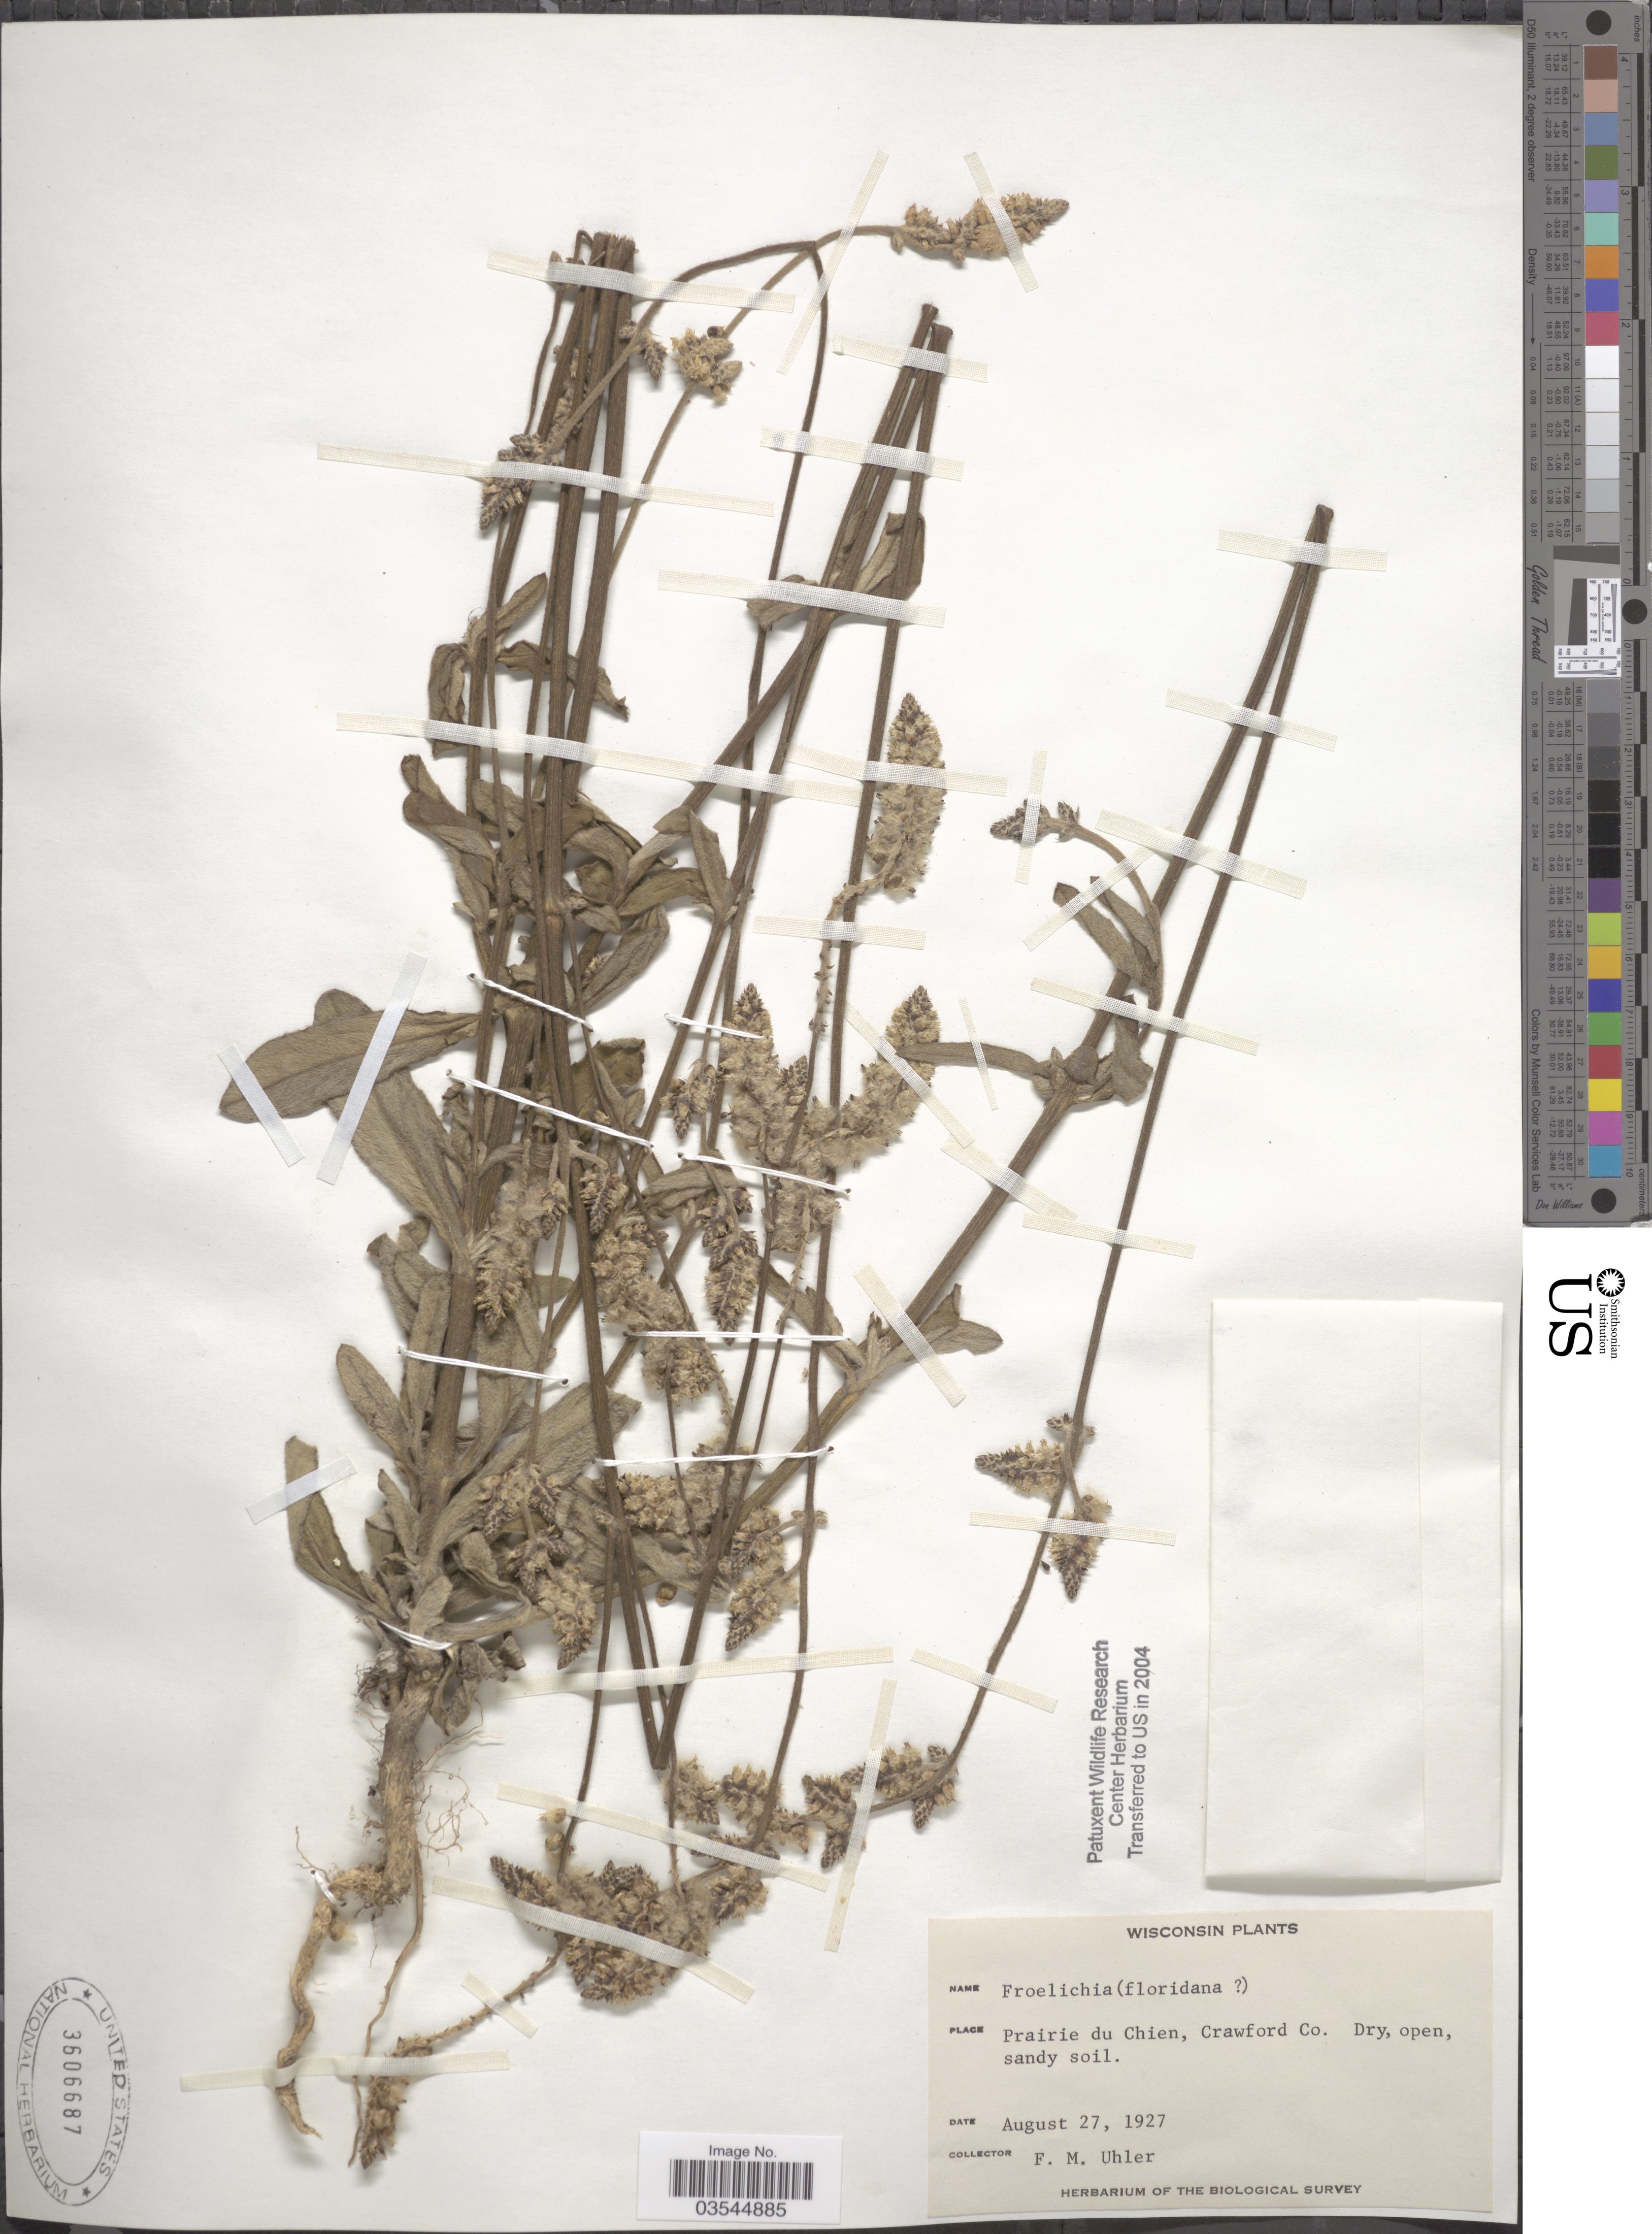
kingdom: Plantae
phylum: Tracheophyta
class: Magnoliopsida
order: Caryophyllales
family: Amaranthaceae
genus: Froelichia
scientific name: Froelichia floridana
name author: (Nutt.) Moq.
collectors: F. M. Uhler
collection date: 1927-08-27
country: United States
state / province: Wisconsin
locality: Prairie du Chien, Crawford Co.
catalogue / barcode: US 3606687